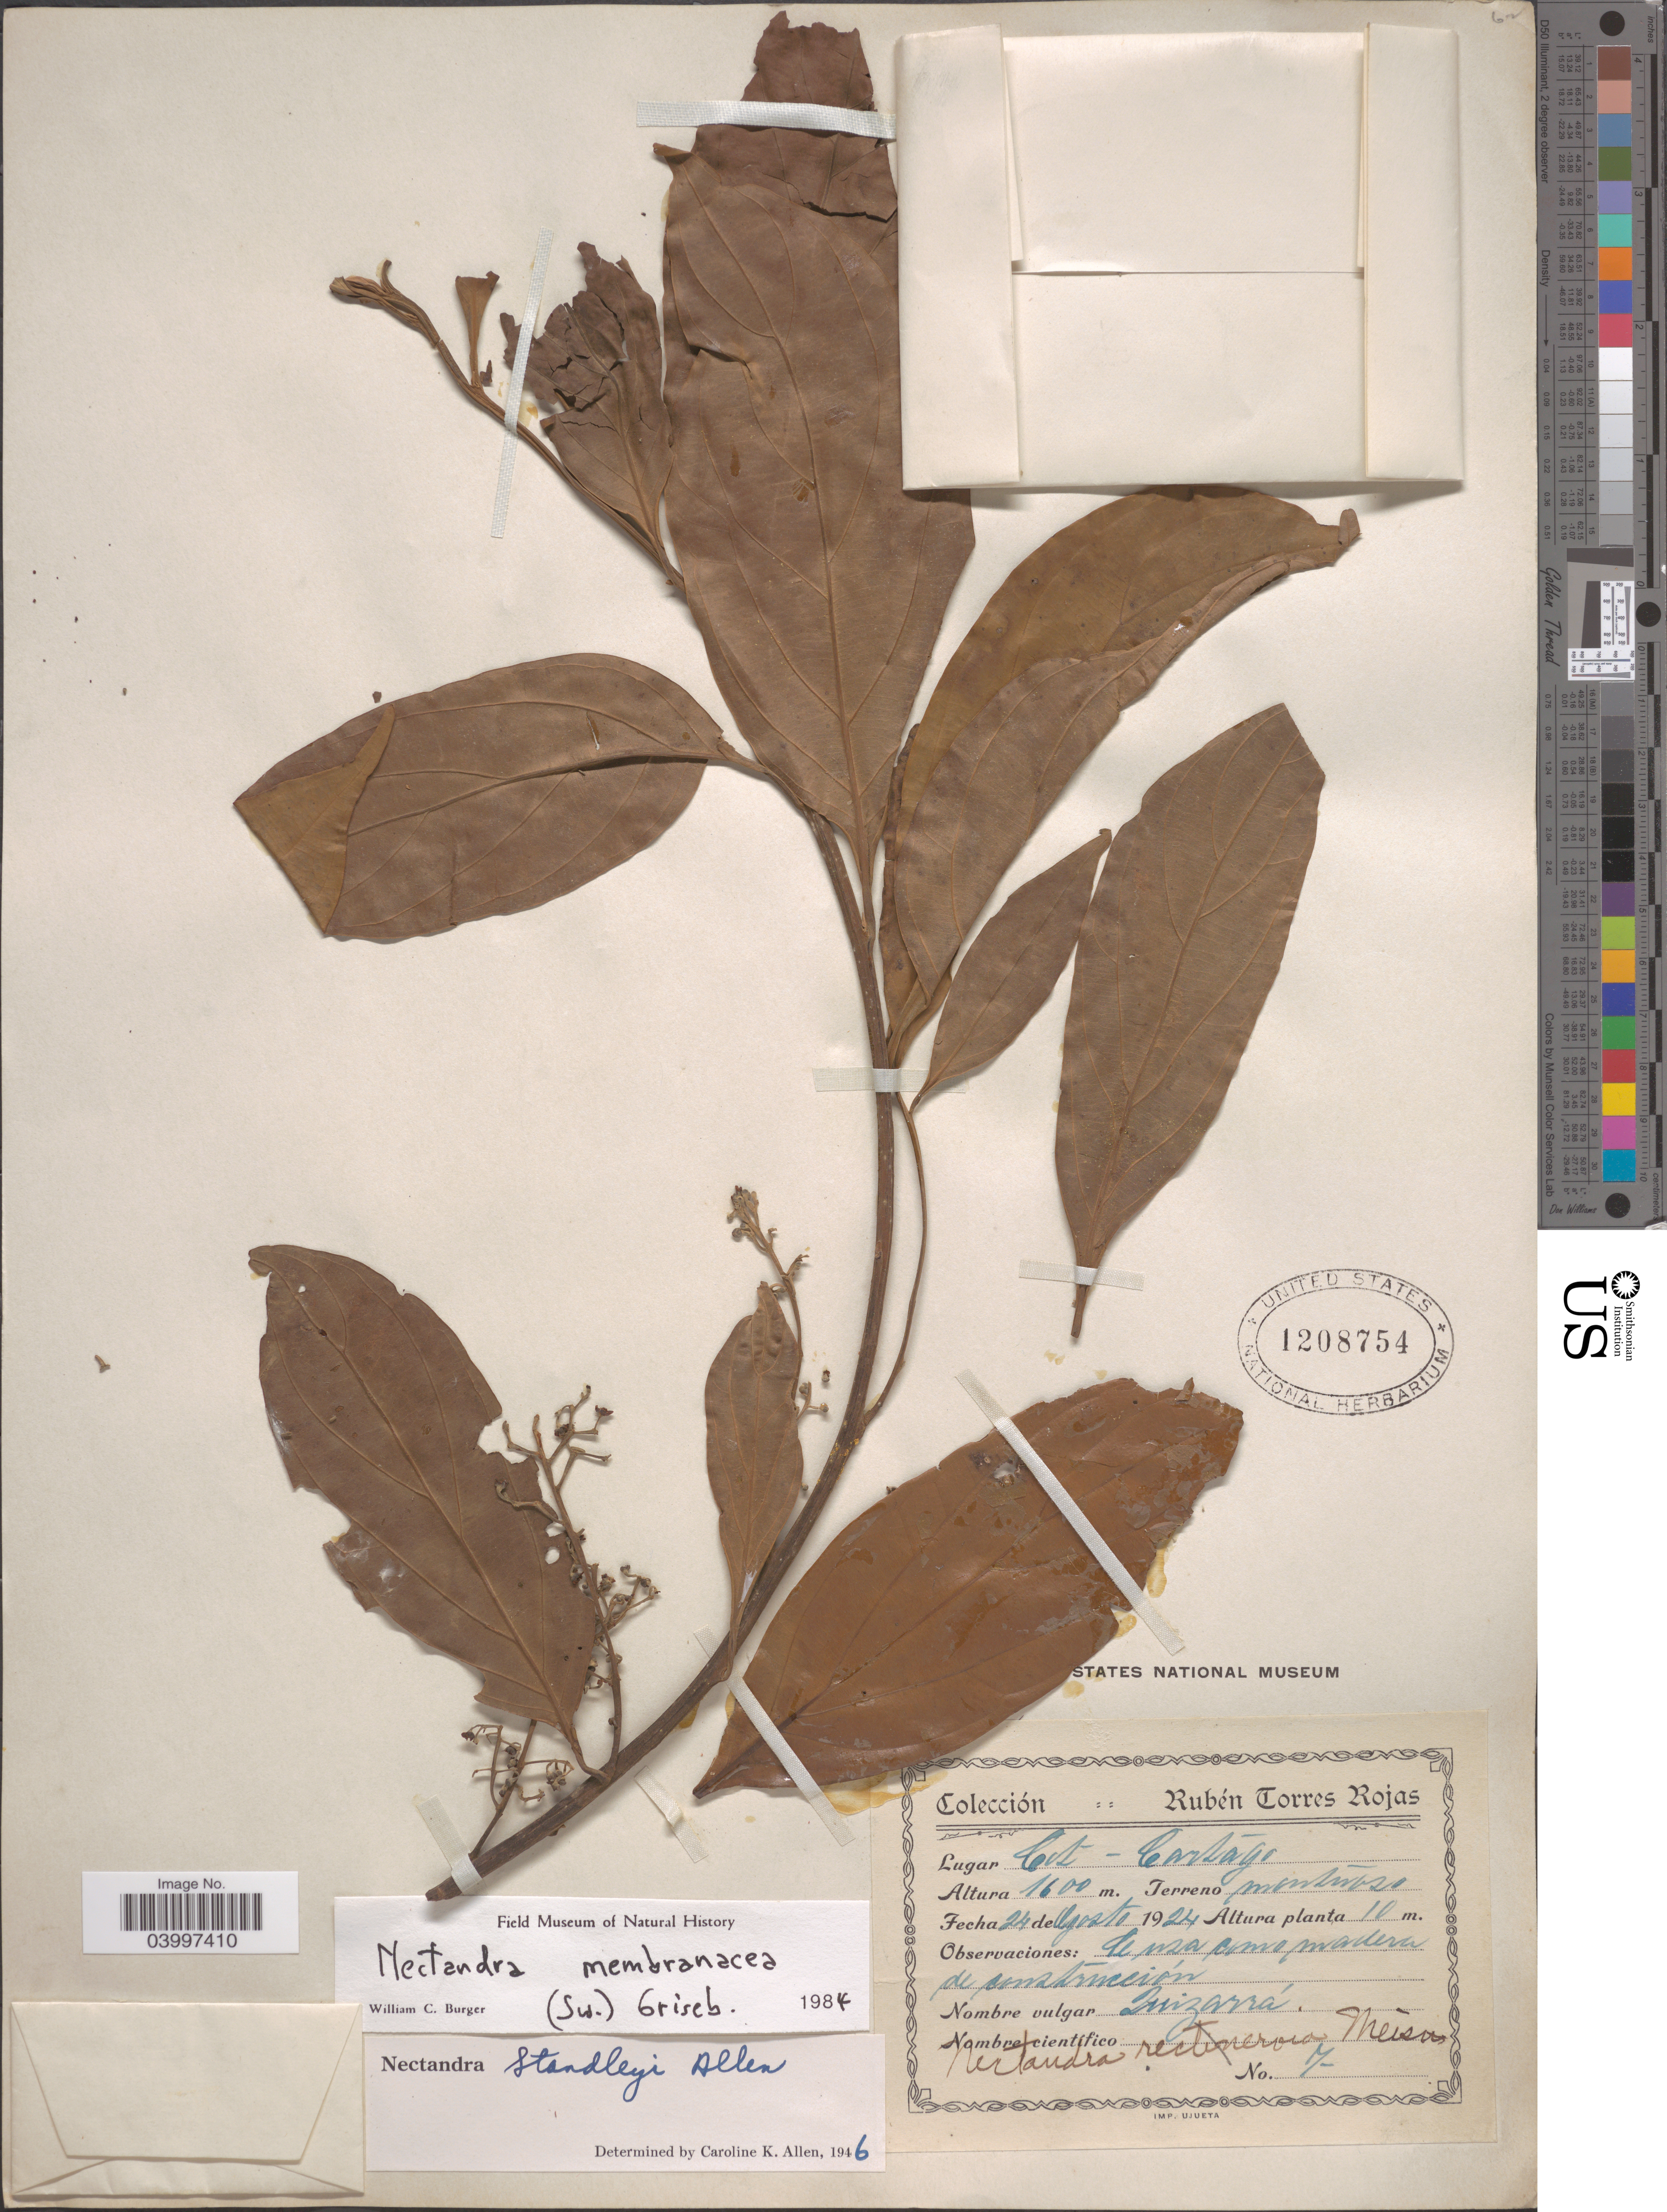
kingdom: Plantae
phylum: Tracheophyta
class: Magnoliopsida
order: Laurales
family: Lauraceae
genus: Nectandra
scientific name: Nectandra membranacea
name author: (Sw.) Griseb.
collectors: R. Torres Rojas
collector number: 7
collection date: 1924-08-24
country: Costa Rica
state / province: Cartago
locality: Cot-Cartago.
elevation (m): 10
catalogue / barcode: US 1208754